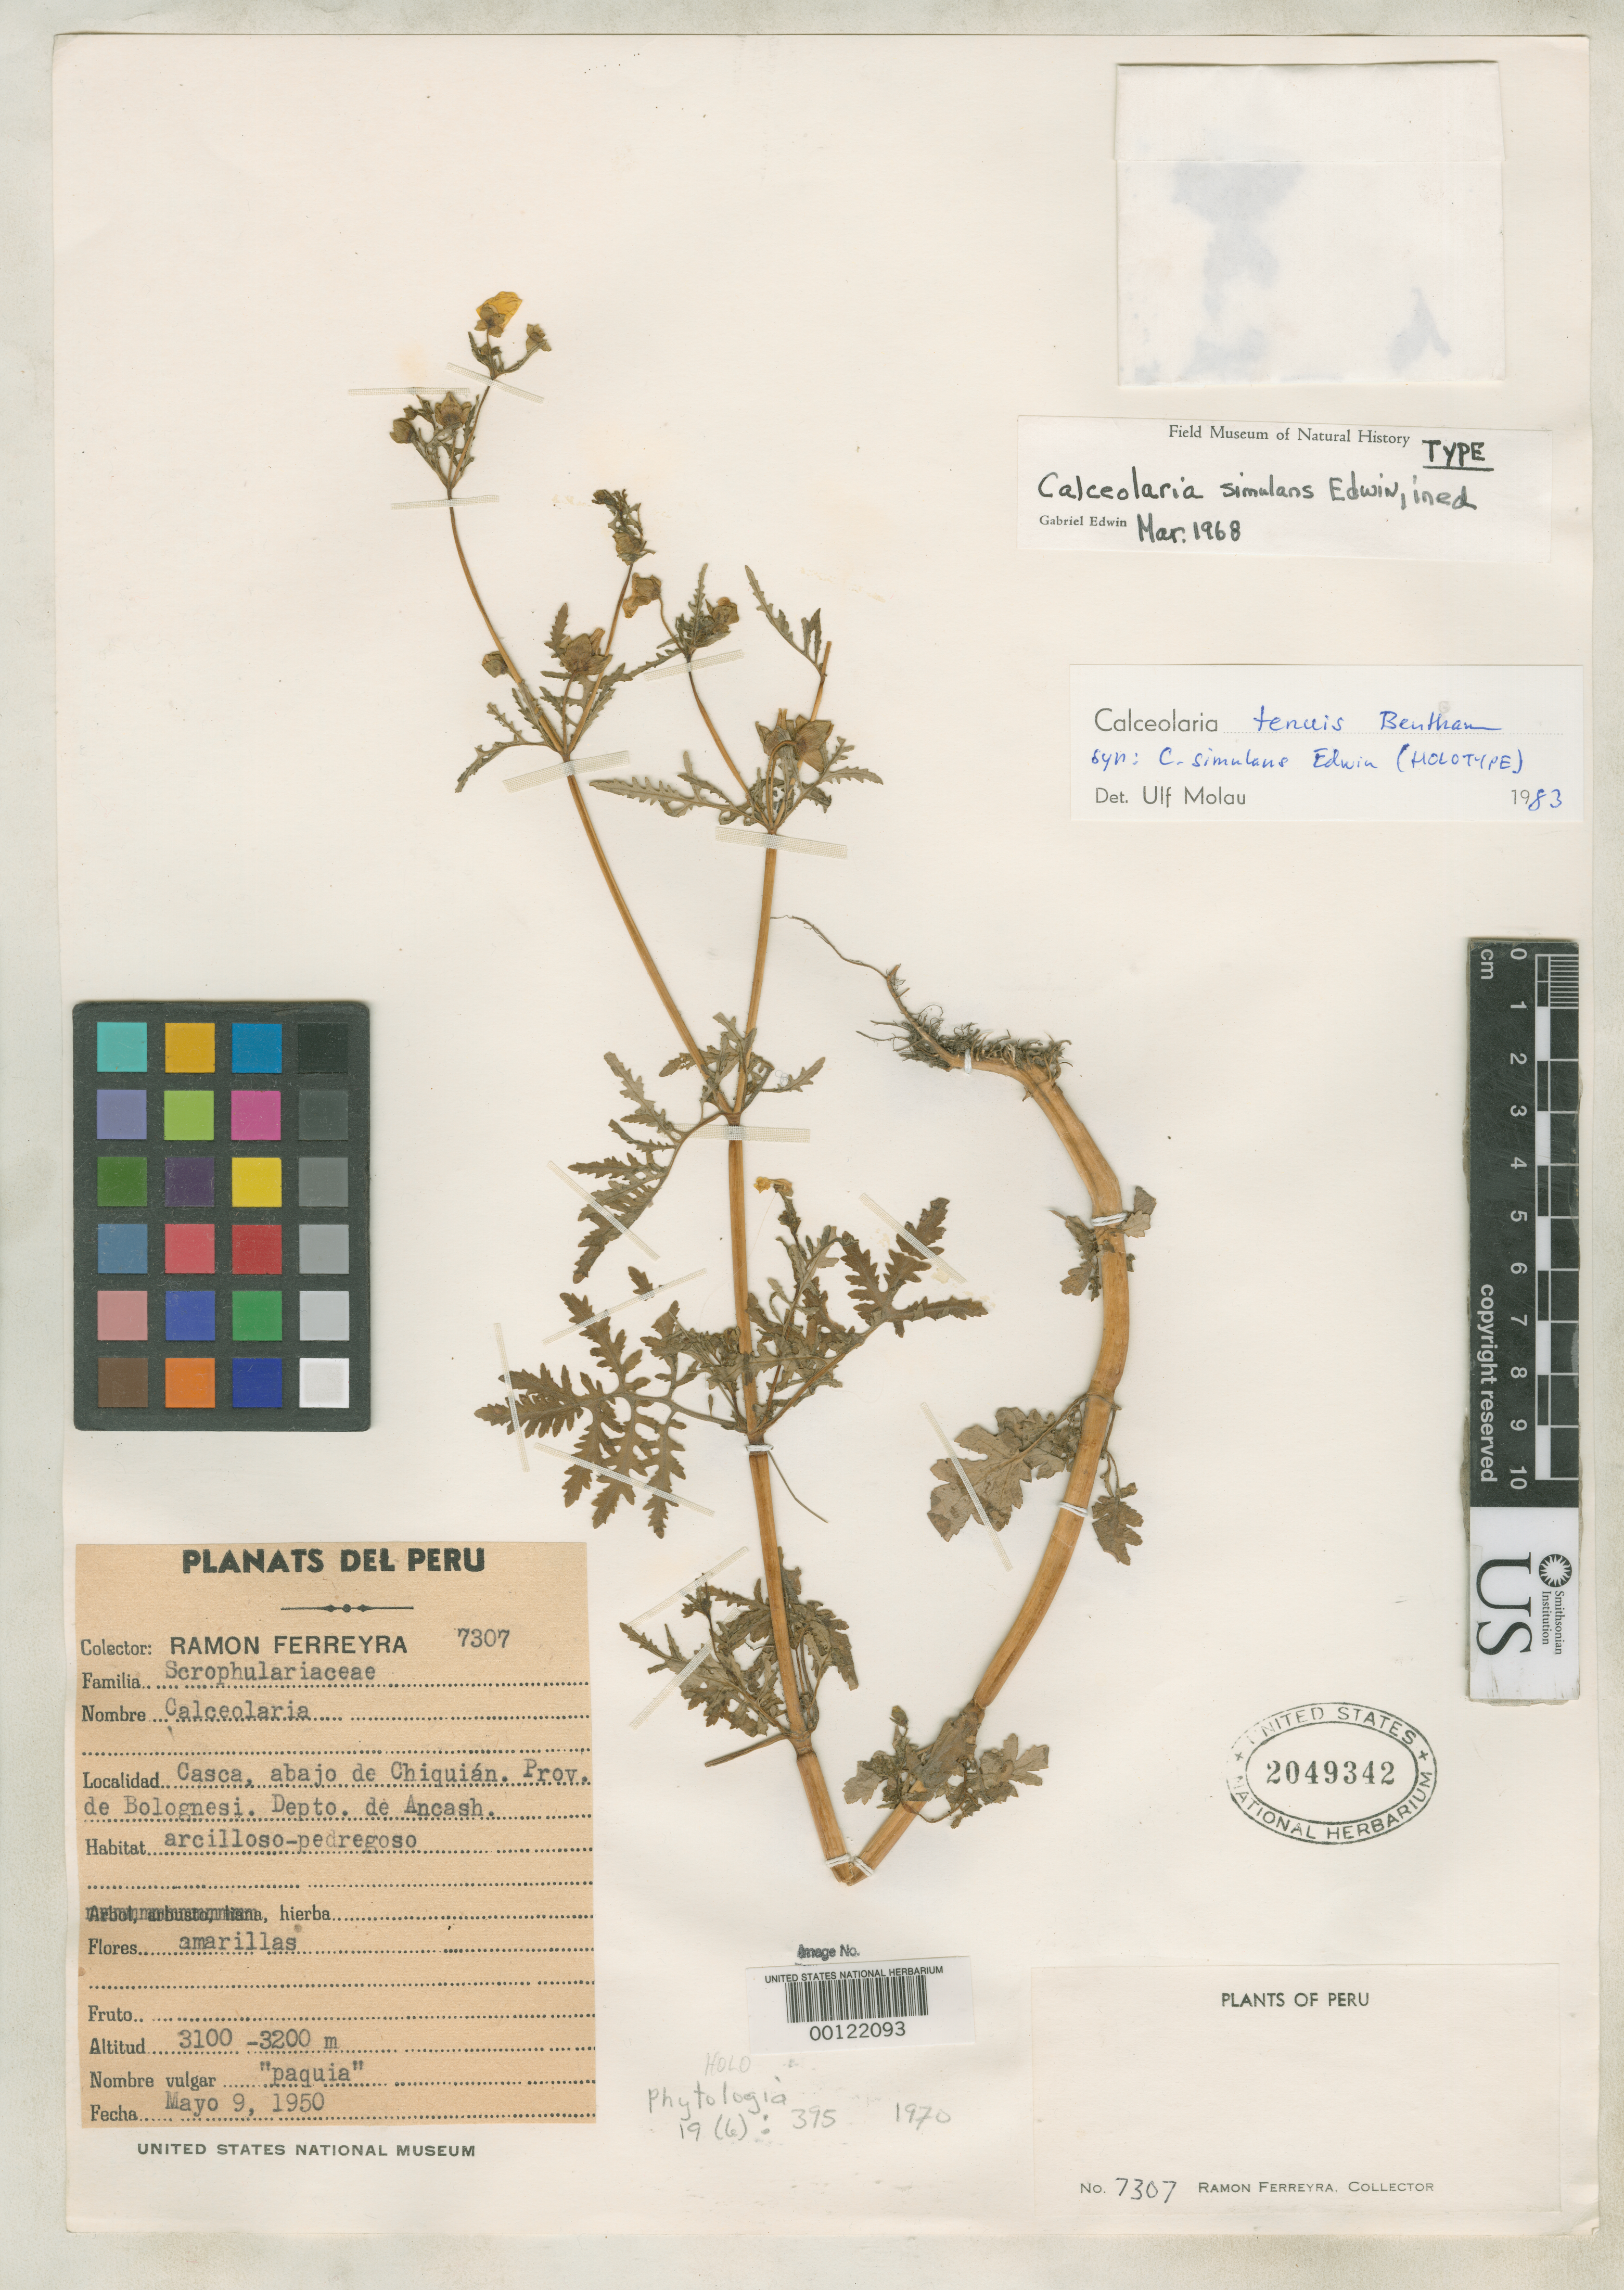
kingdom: Plantae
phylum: Tracheophyta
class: Magnoliopsida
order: Lamiales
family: Calceolariaceae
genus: Calceolaria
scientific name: Calceolaria simulans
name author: Edwin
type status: Holotype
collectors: R. A. Ferreyra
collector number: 7307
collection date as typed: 09 May 1950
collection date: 1950-05-09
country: Peru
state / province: Ancash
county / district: Bolognesi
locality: Casca, abajo de Chiquián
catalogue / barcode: US 2049342